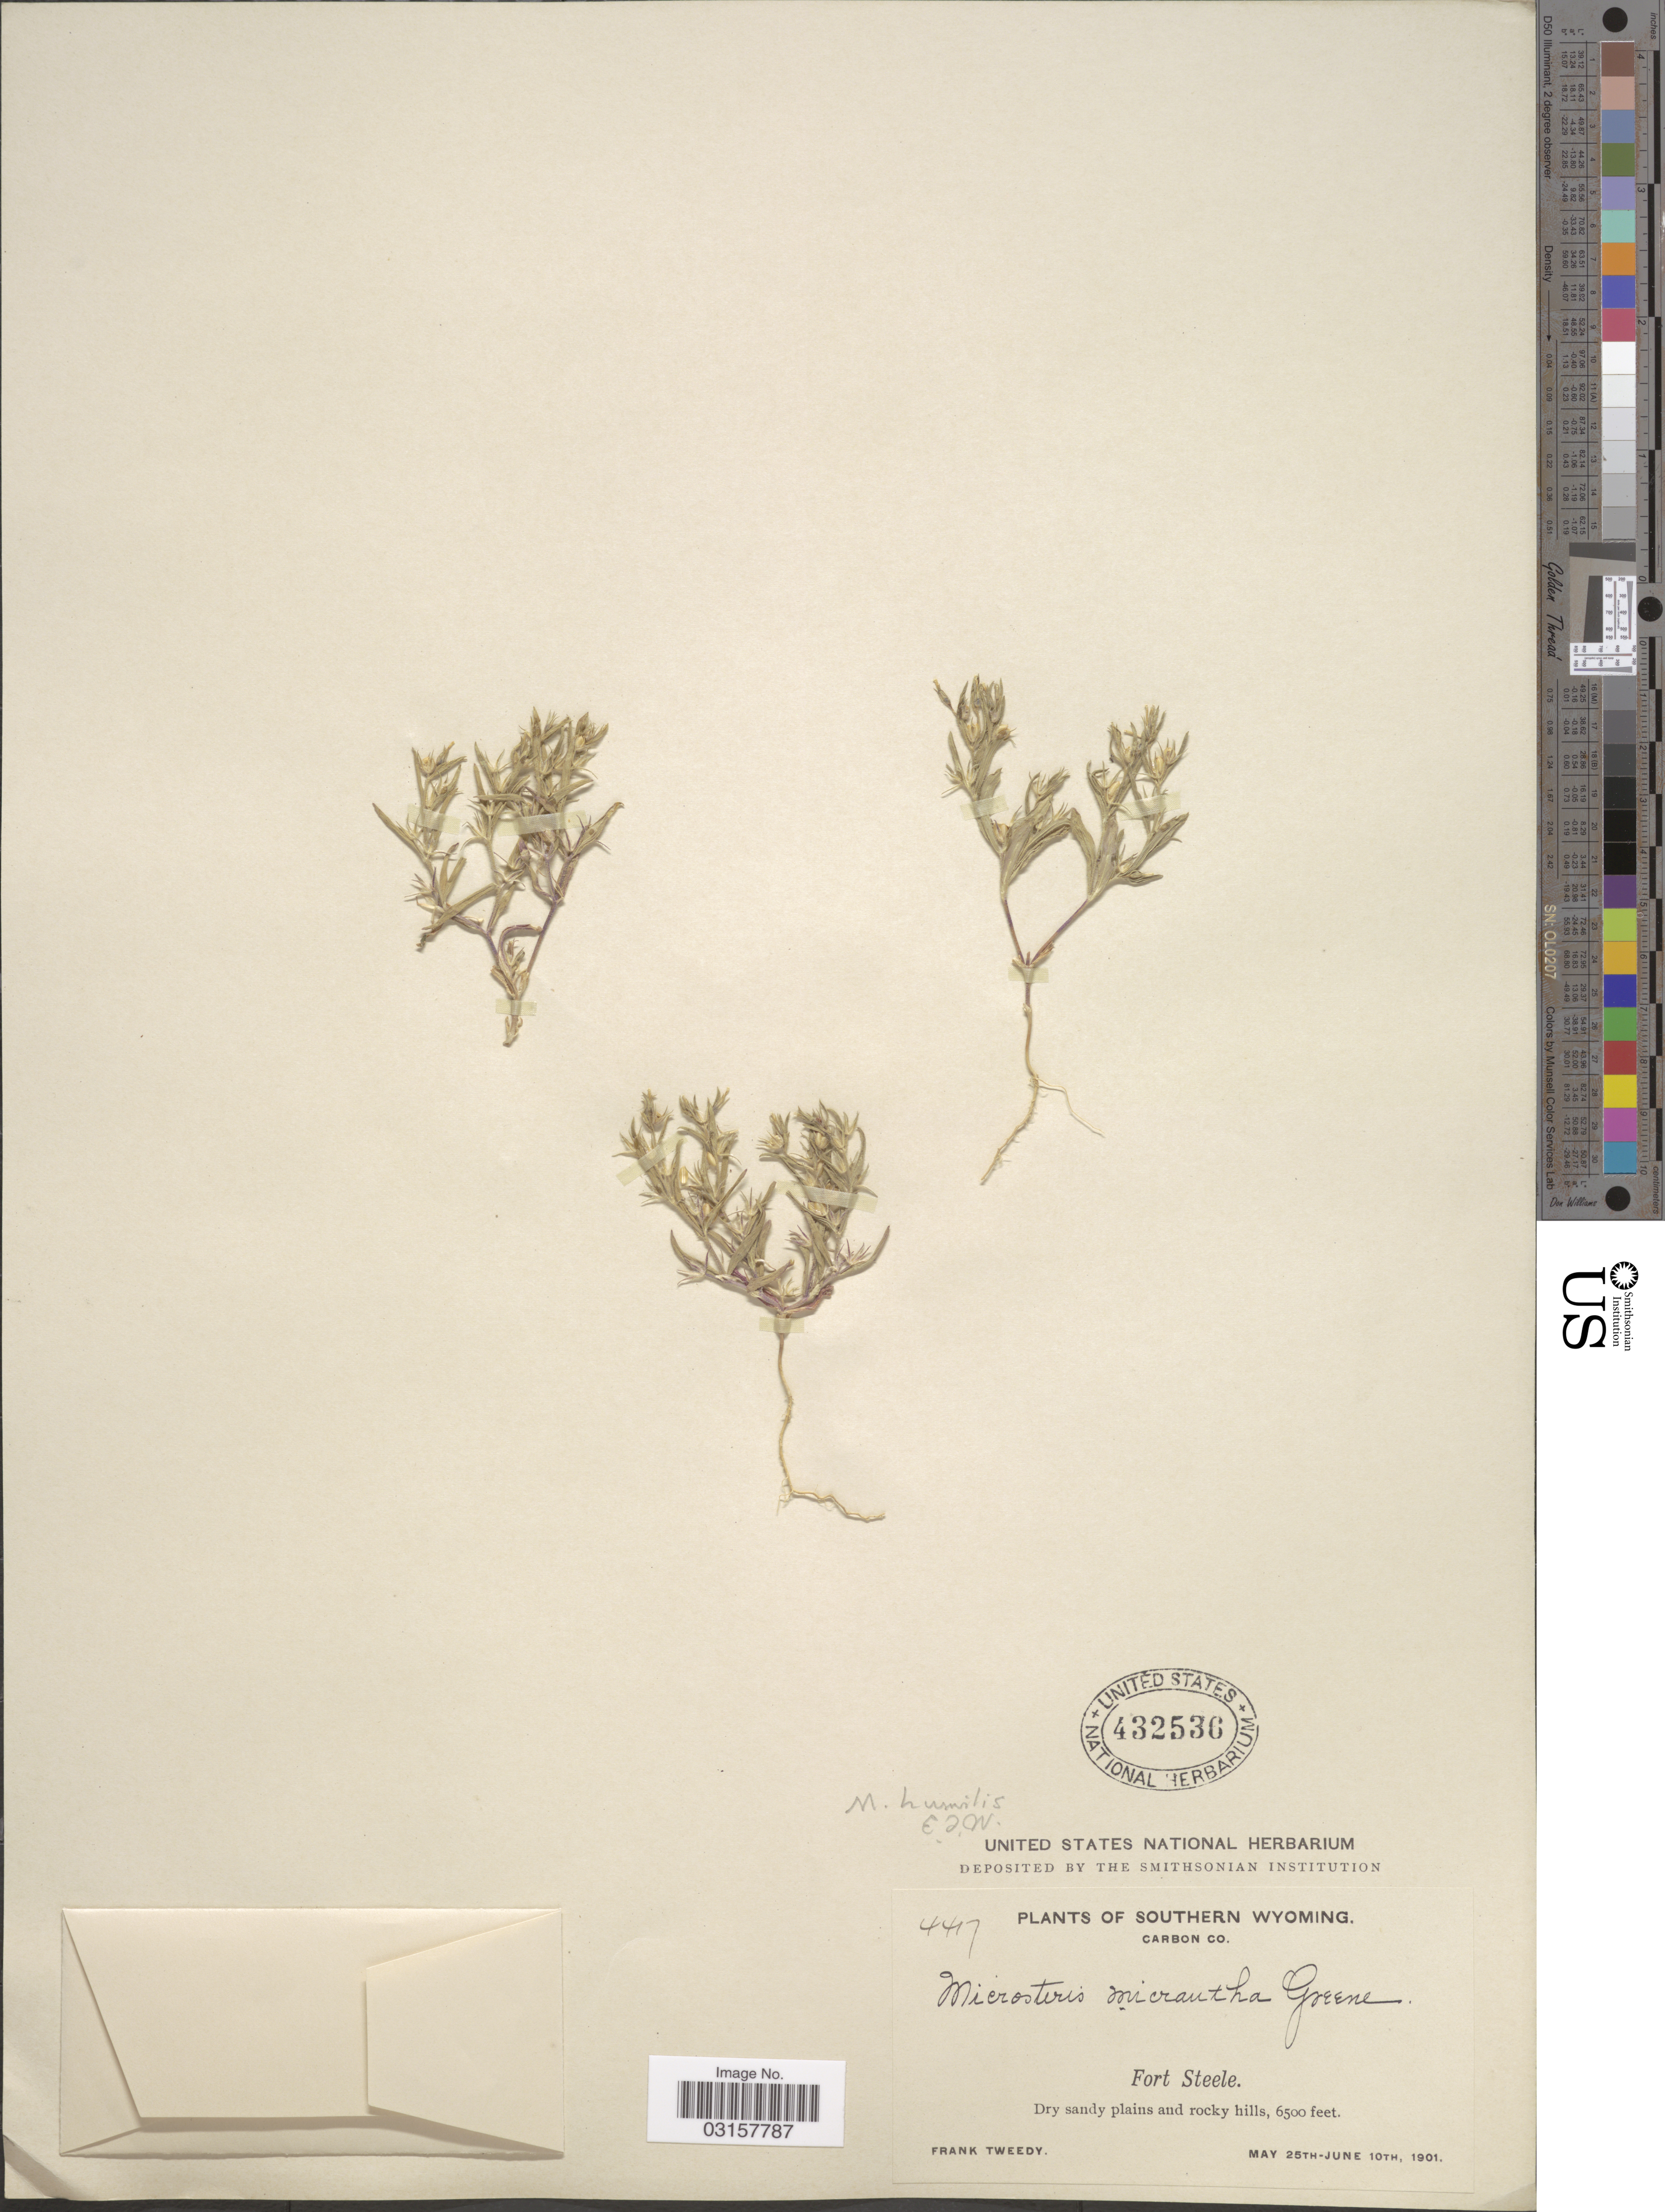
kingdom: Plantae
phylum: Tracheophyta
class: Magnoliopsida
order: Ericales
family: Polemoniaceae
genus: Microsteris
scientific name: Microsteris gracilis var. humilior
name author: (Hook.) Cronquist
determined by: (US) Smithsonian Institution - National Museum of Natural History - Department of Botany (UNITED STATES)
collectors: F. Tweedy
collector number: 4417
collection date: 1901-05-25/1901-06-10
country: United States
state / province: Wyoming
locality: Southern Wyoming, Carbon Co. Fort Steele.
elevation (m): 1981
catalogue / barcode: US 432536